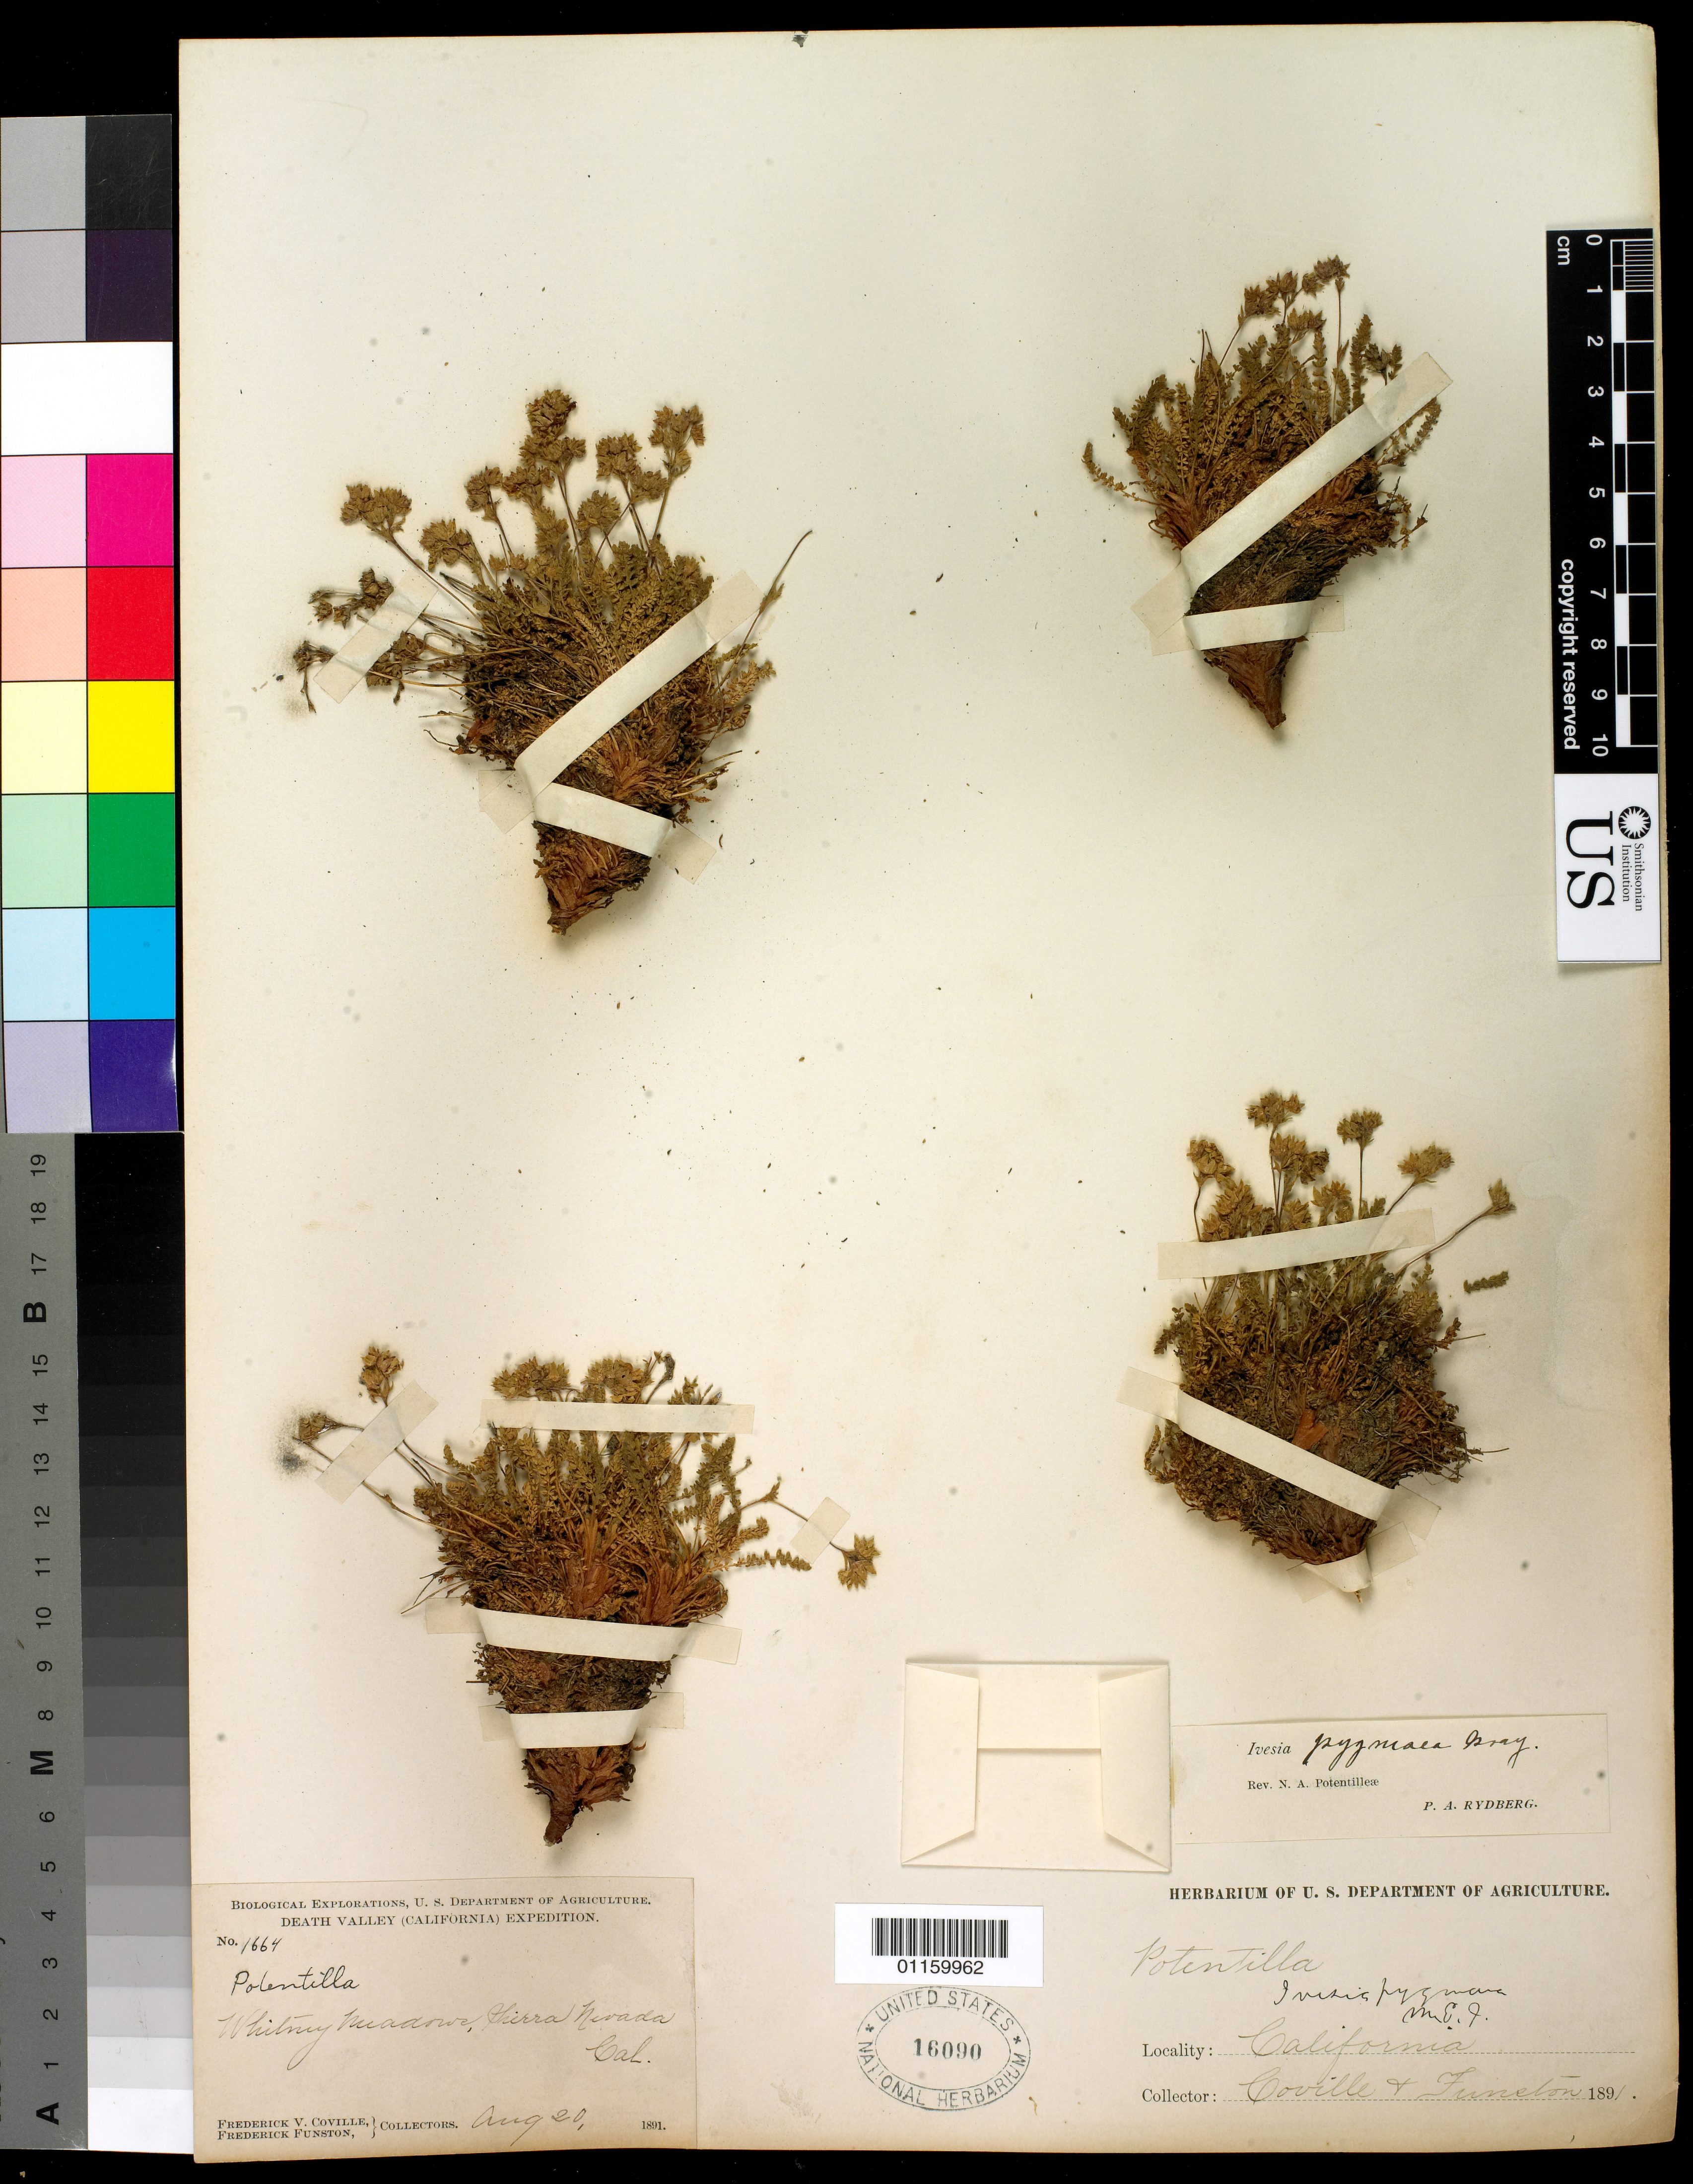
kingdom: Plantae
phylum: Tracheophyta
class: Magnoliopsida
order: Rosales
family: Rosaceae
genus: Potentilla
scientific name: Potentilla nubigena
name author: Greene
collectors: F. V. Coville & F. Funston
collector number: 1664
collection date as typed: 20 Aug 1891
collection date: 1891-08-20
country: United States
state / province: California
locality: Whitney Meadows, Sierra Nevada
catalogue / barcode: US 16090